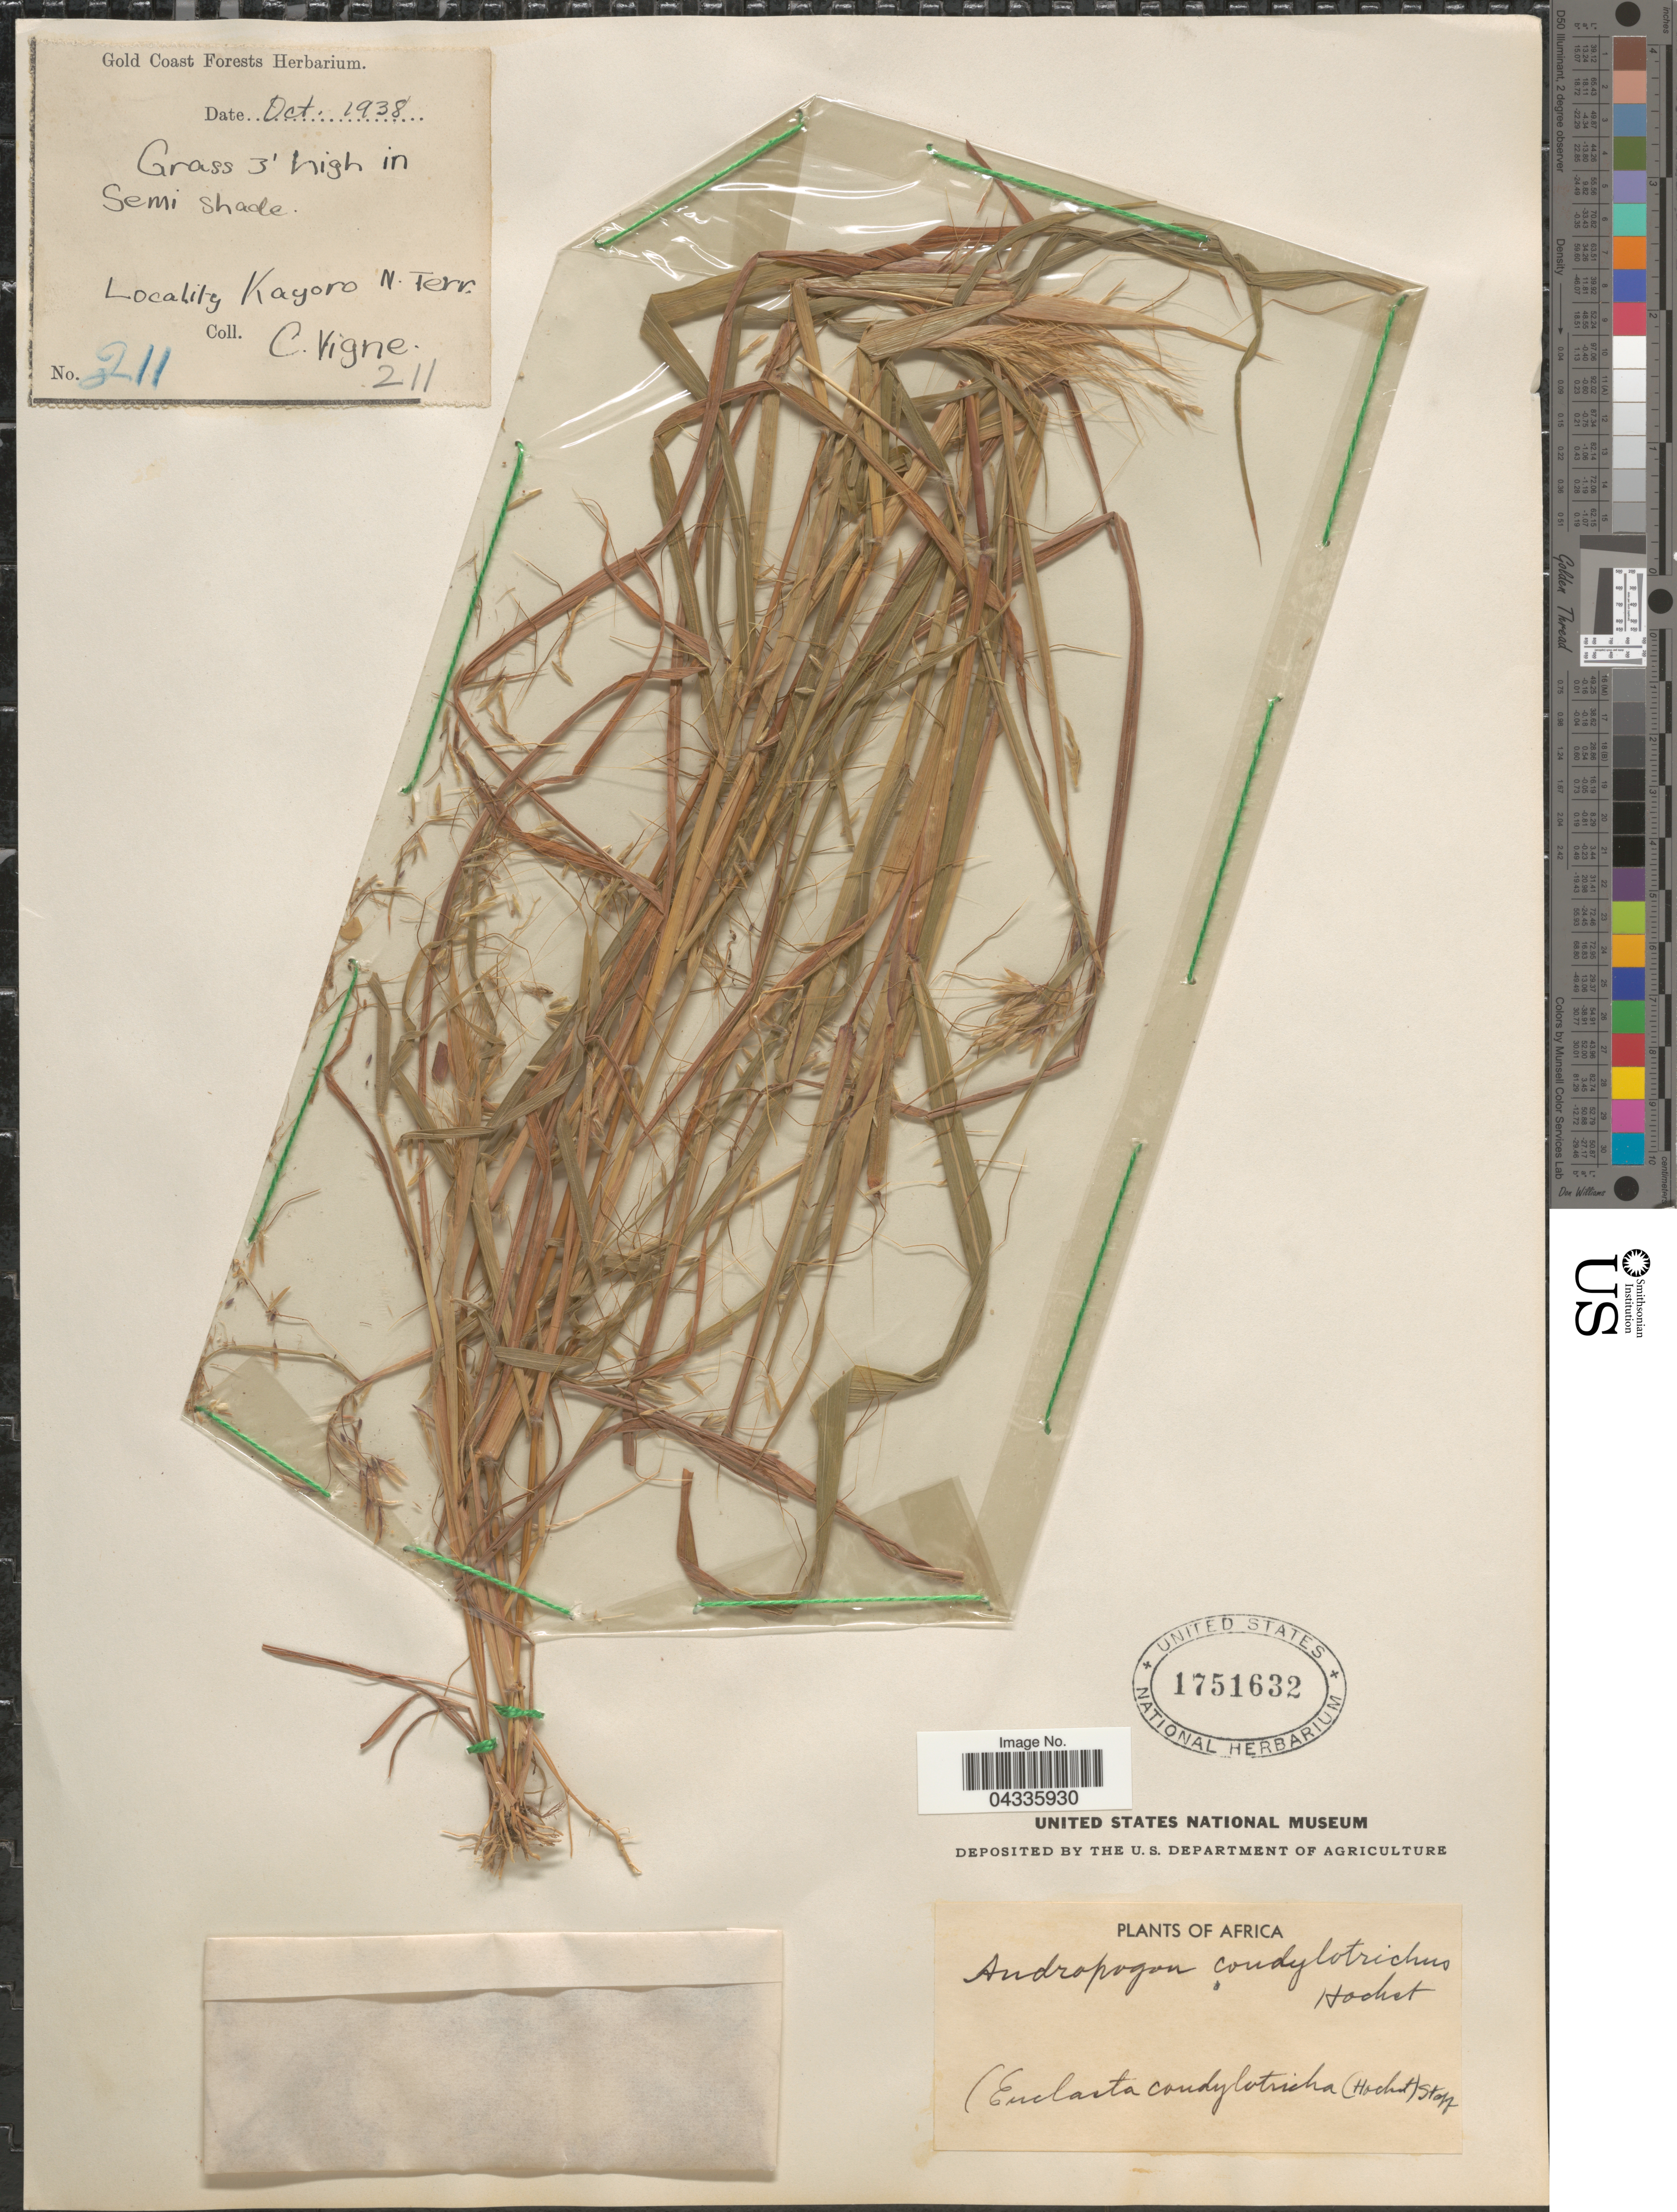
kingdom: Plantae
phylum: Tracheophyta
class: Liliopsida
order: Poales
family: Poaceae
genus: Euclasta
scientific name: Euclasta condylotricha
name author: (Hochst. ex Steud.) Stapf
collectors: C. Vigne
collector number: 211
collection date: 1938-10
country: Ghana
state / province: Northern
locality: Kayoro N. Terr.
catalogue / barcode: US 1751632